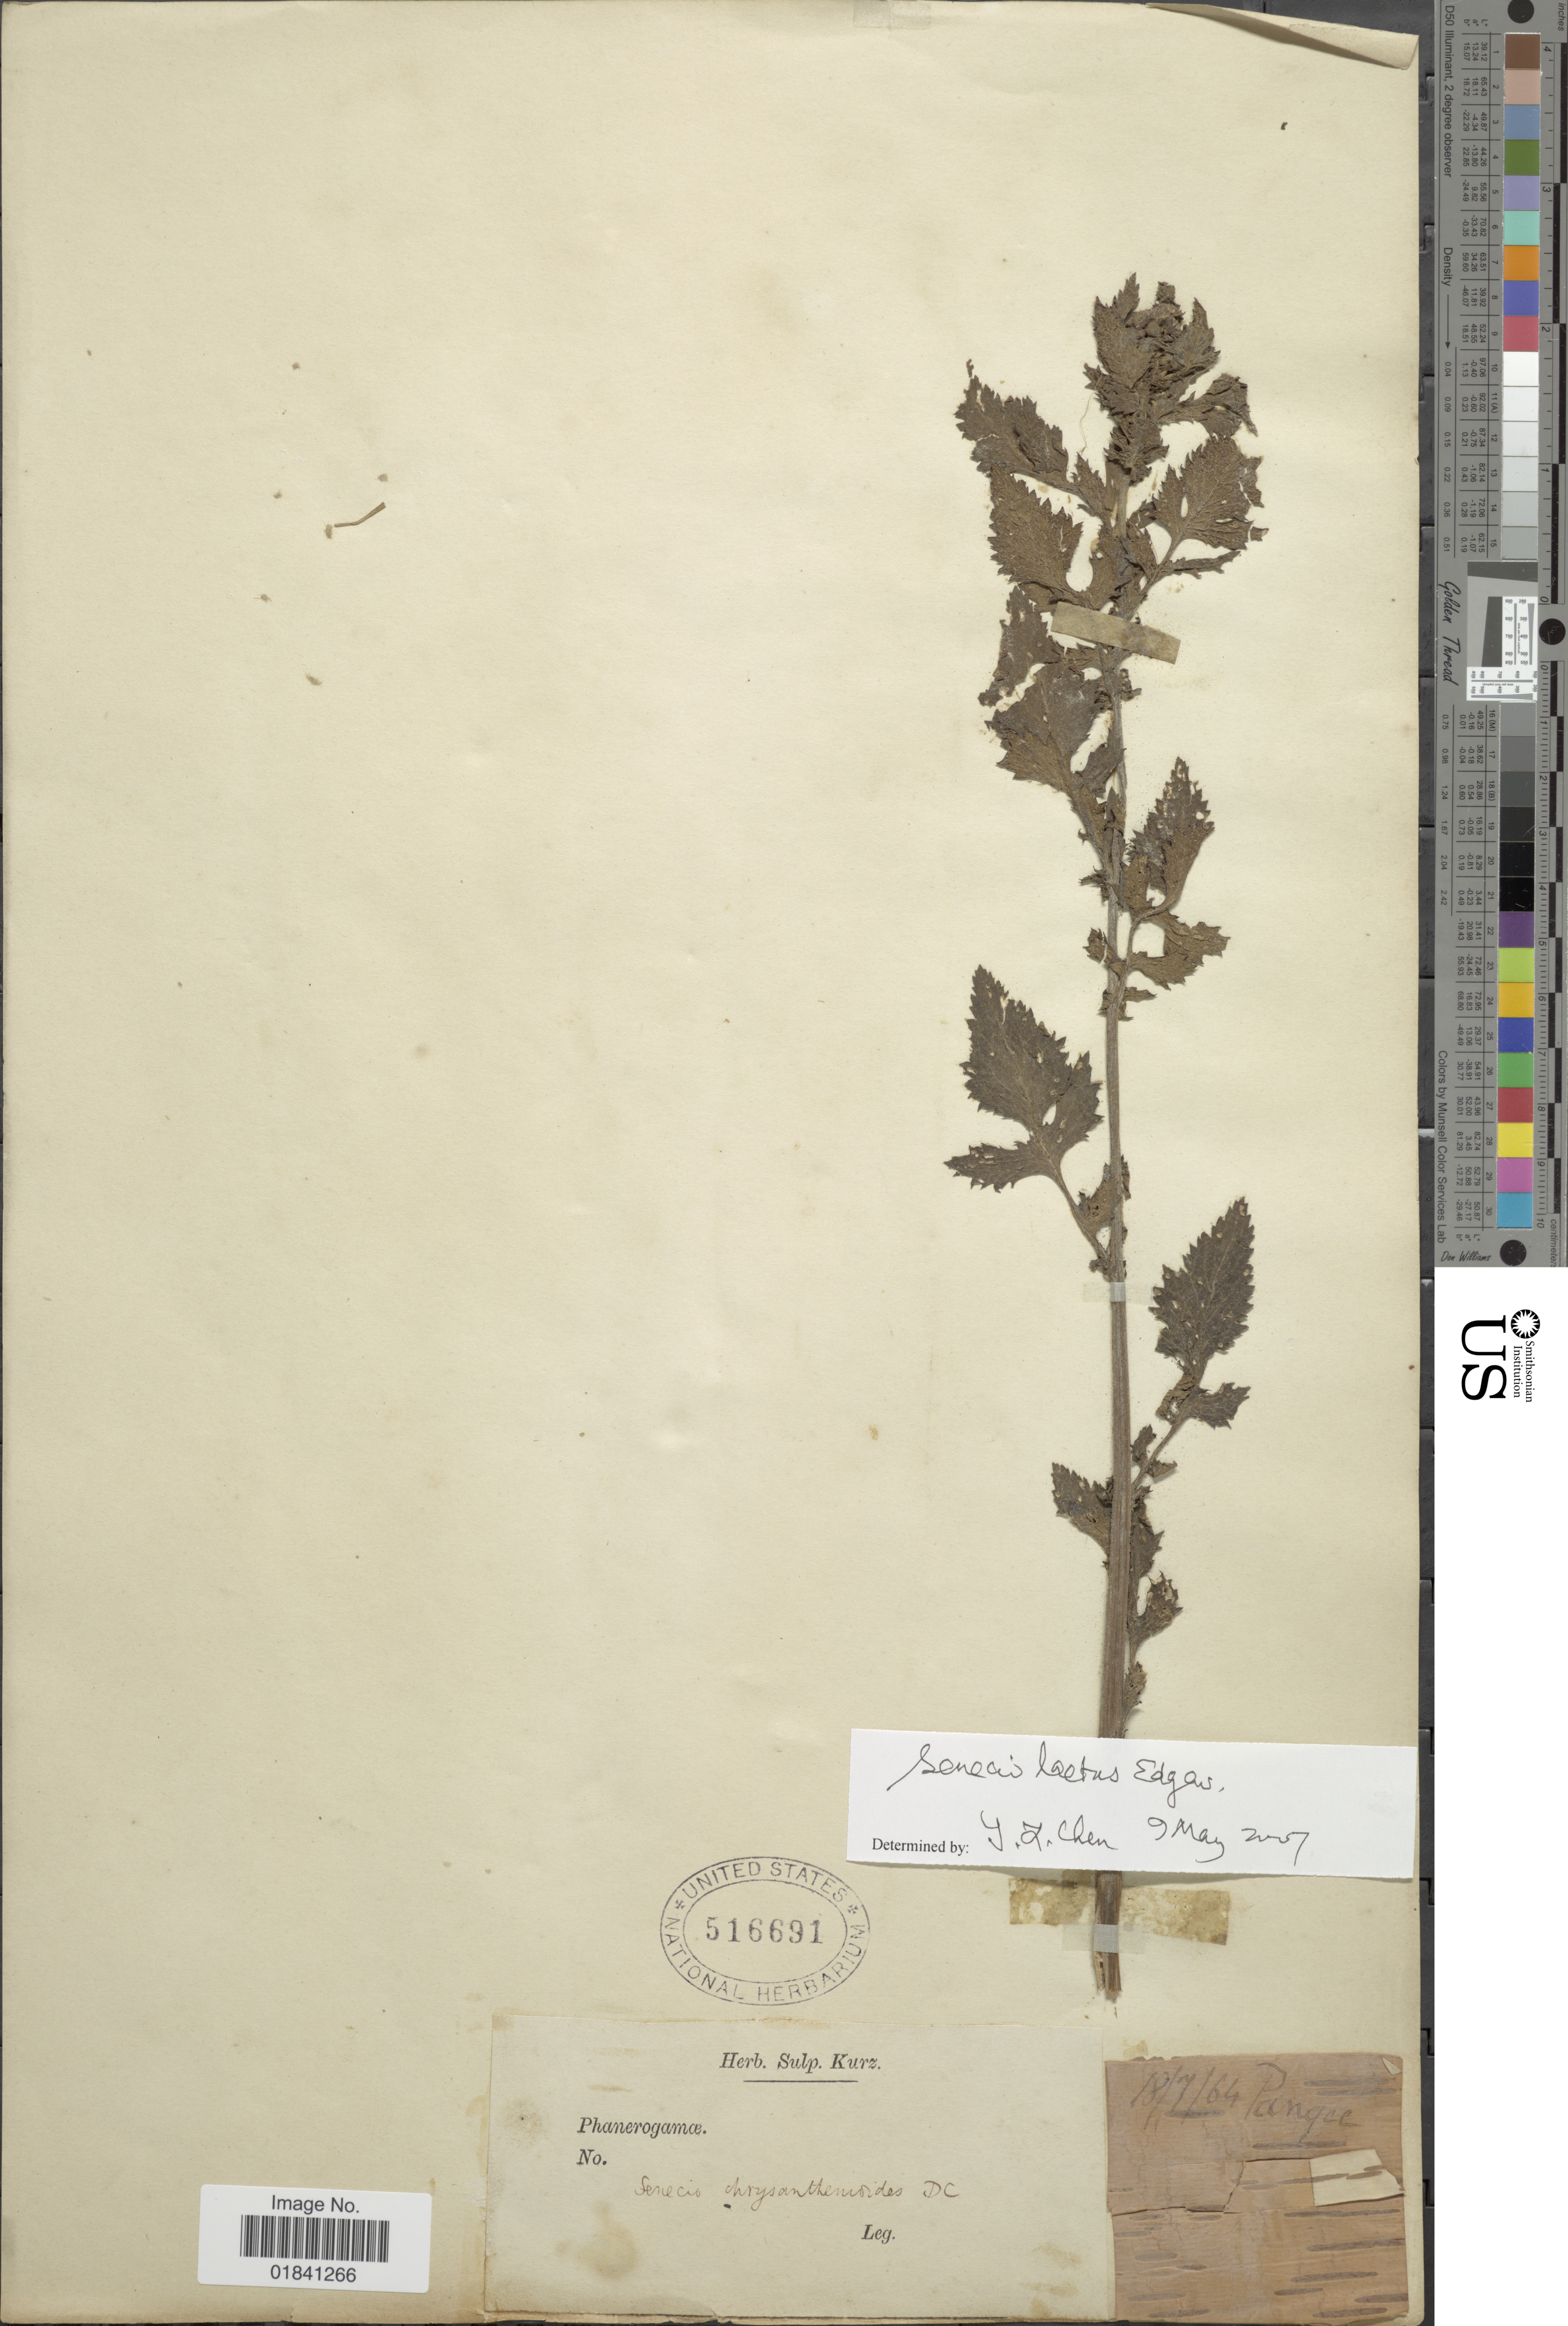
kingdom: Plantae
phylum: Tracheophyta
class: Magnoliopsida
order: Asterales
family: Asteraceae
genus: Senecio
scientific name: Senecio laetus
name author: Edgew.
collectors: ex herb. Sulp. Kurz.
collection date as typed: Transcribed d/m/y: 18/7/64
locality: Pangee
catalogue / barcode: US 516691